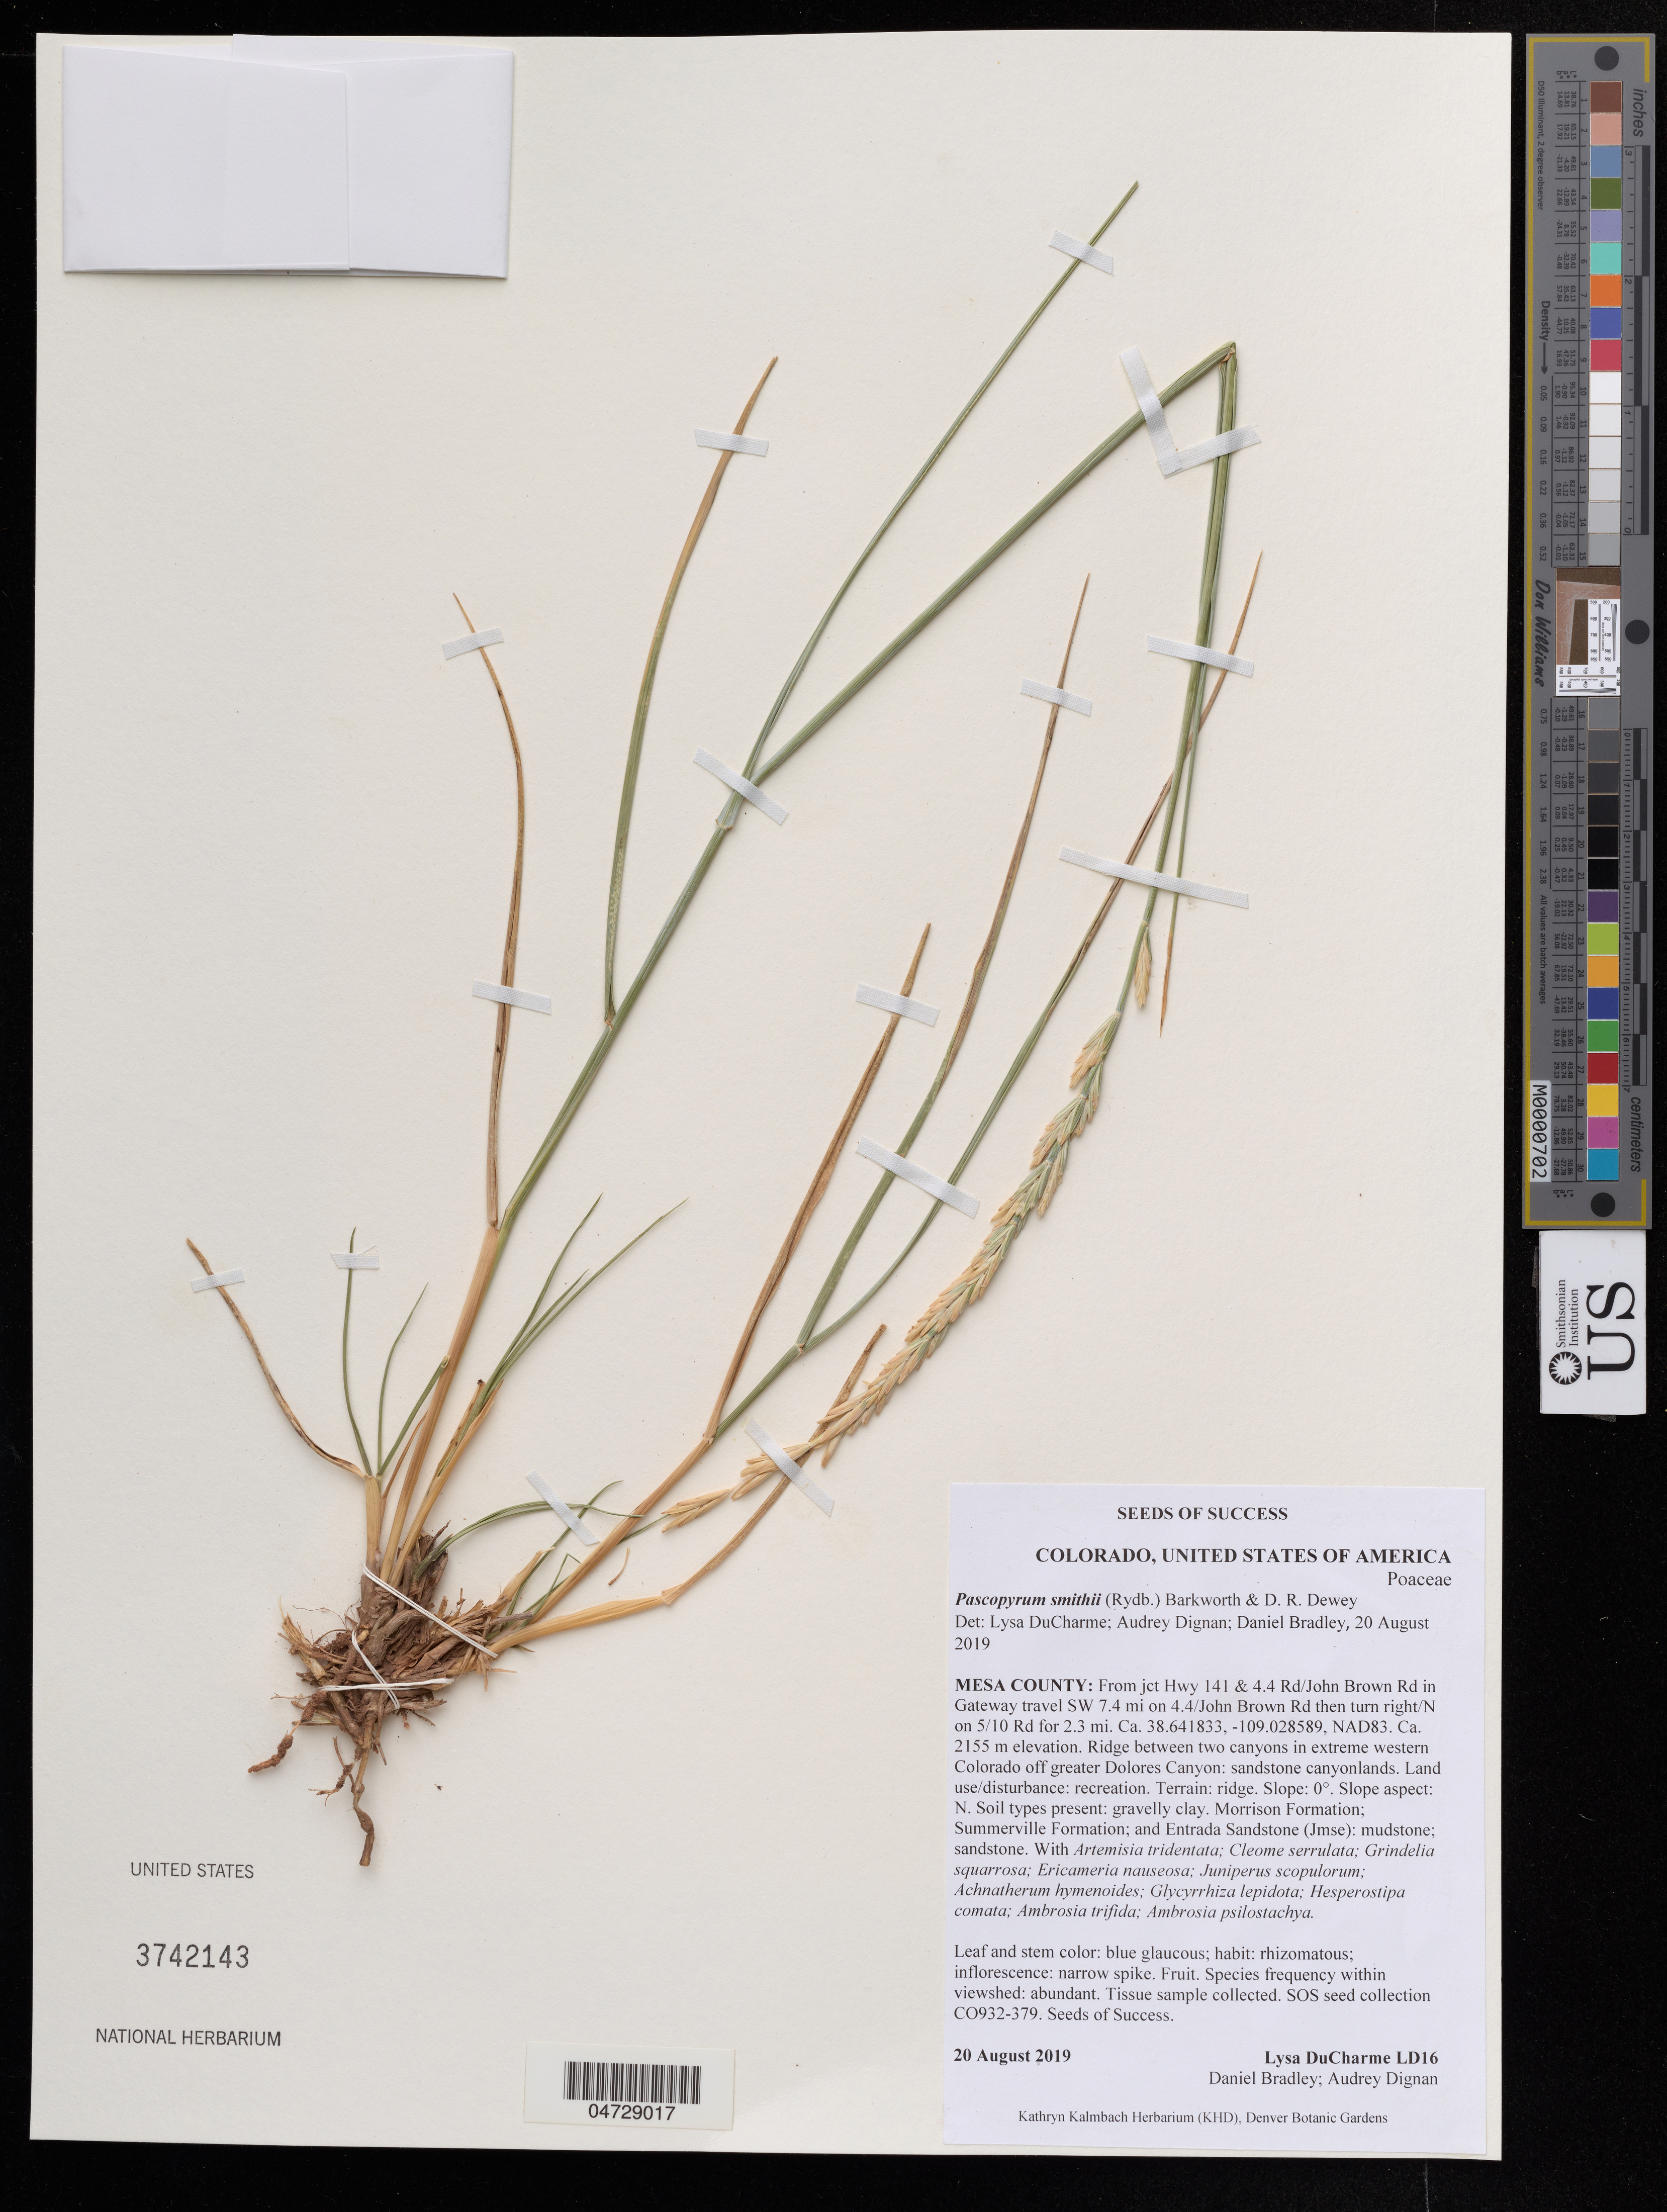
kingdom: Plantae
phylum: Tracheophyta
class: Liliopsida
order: Poales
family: Poaceae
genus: Pascopyrum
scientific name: Pascopyrum smithii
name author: (Rydb.) Barkworth & Dewey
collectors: L. DuCharme, D. Bradley & A. Bignan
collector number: CO932-379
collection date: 2019-08-20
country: United States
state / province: Colorado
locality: Mesa County: From jct Hwy 141 & 4.4 Rd/John Brown Rd in Gateway travel Sw 7.4 mi on 4.4/John Brown Rd then turn right/N on 5/10 Rd for 2.3 mi.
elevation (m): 2155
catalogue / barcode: US 3742143